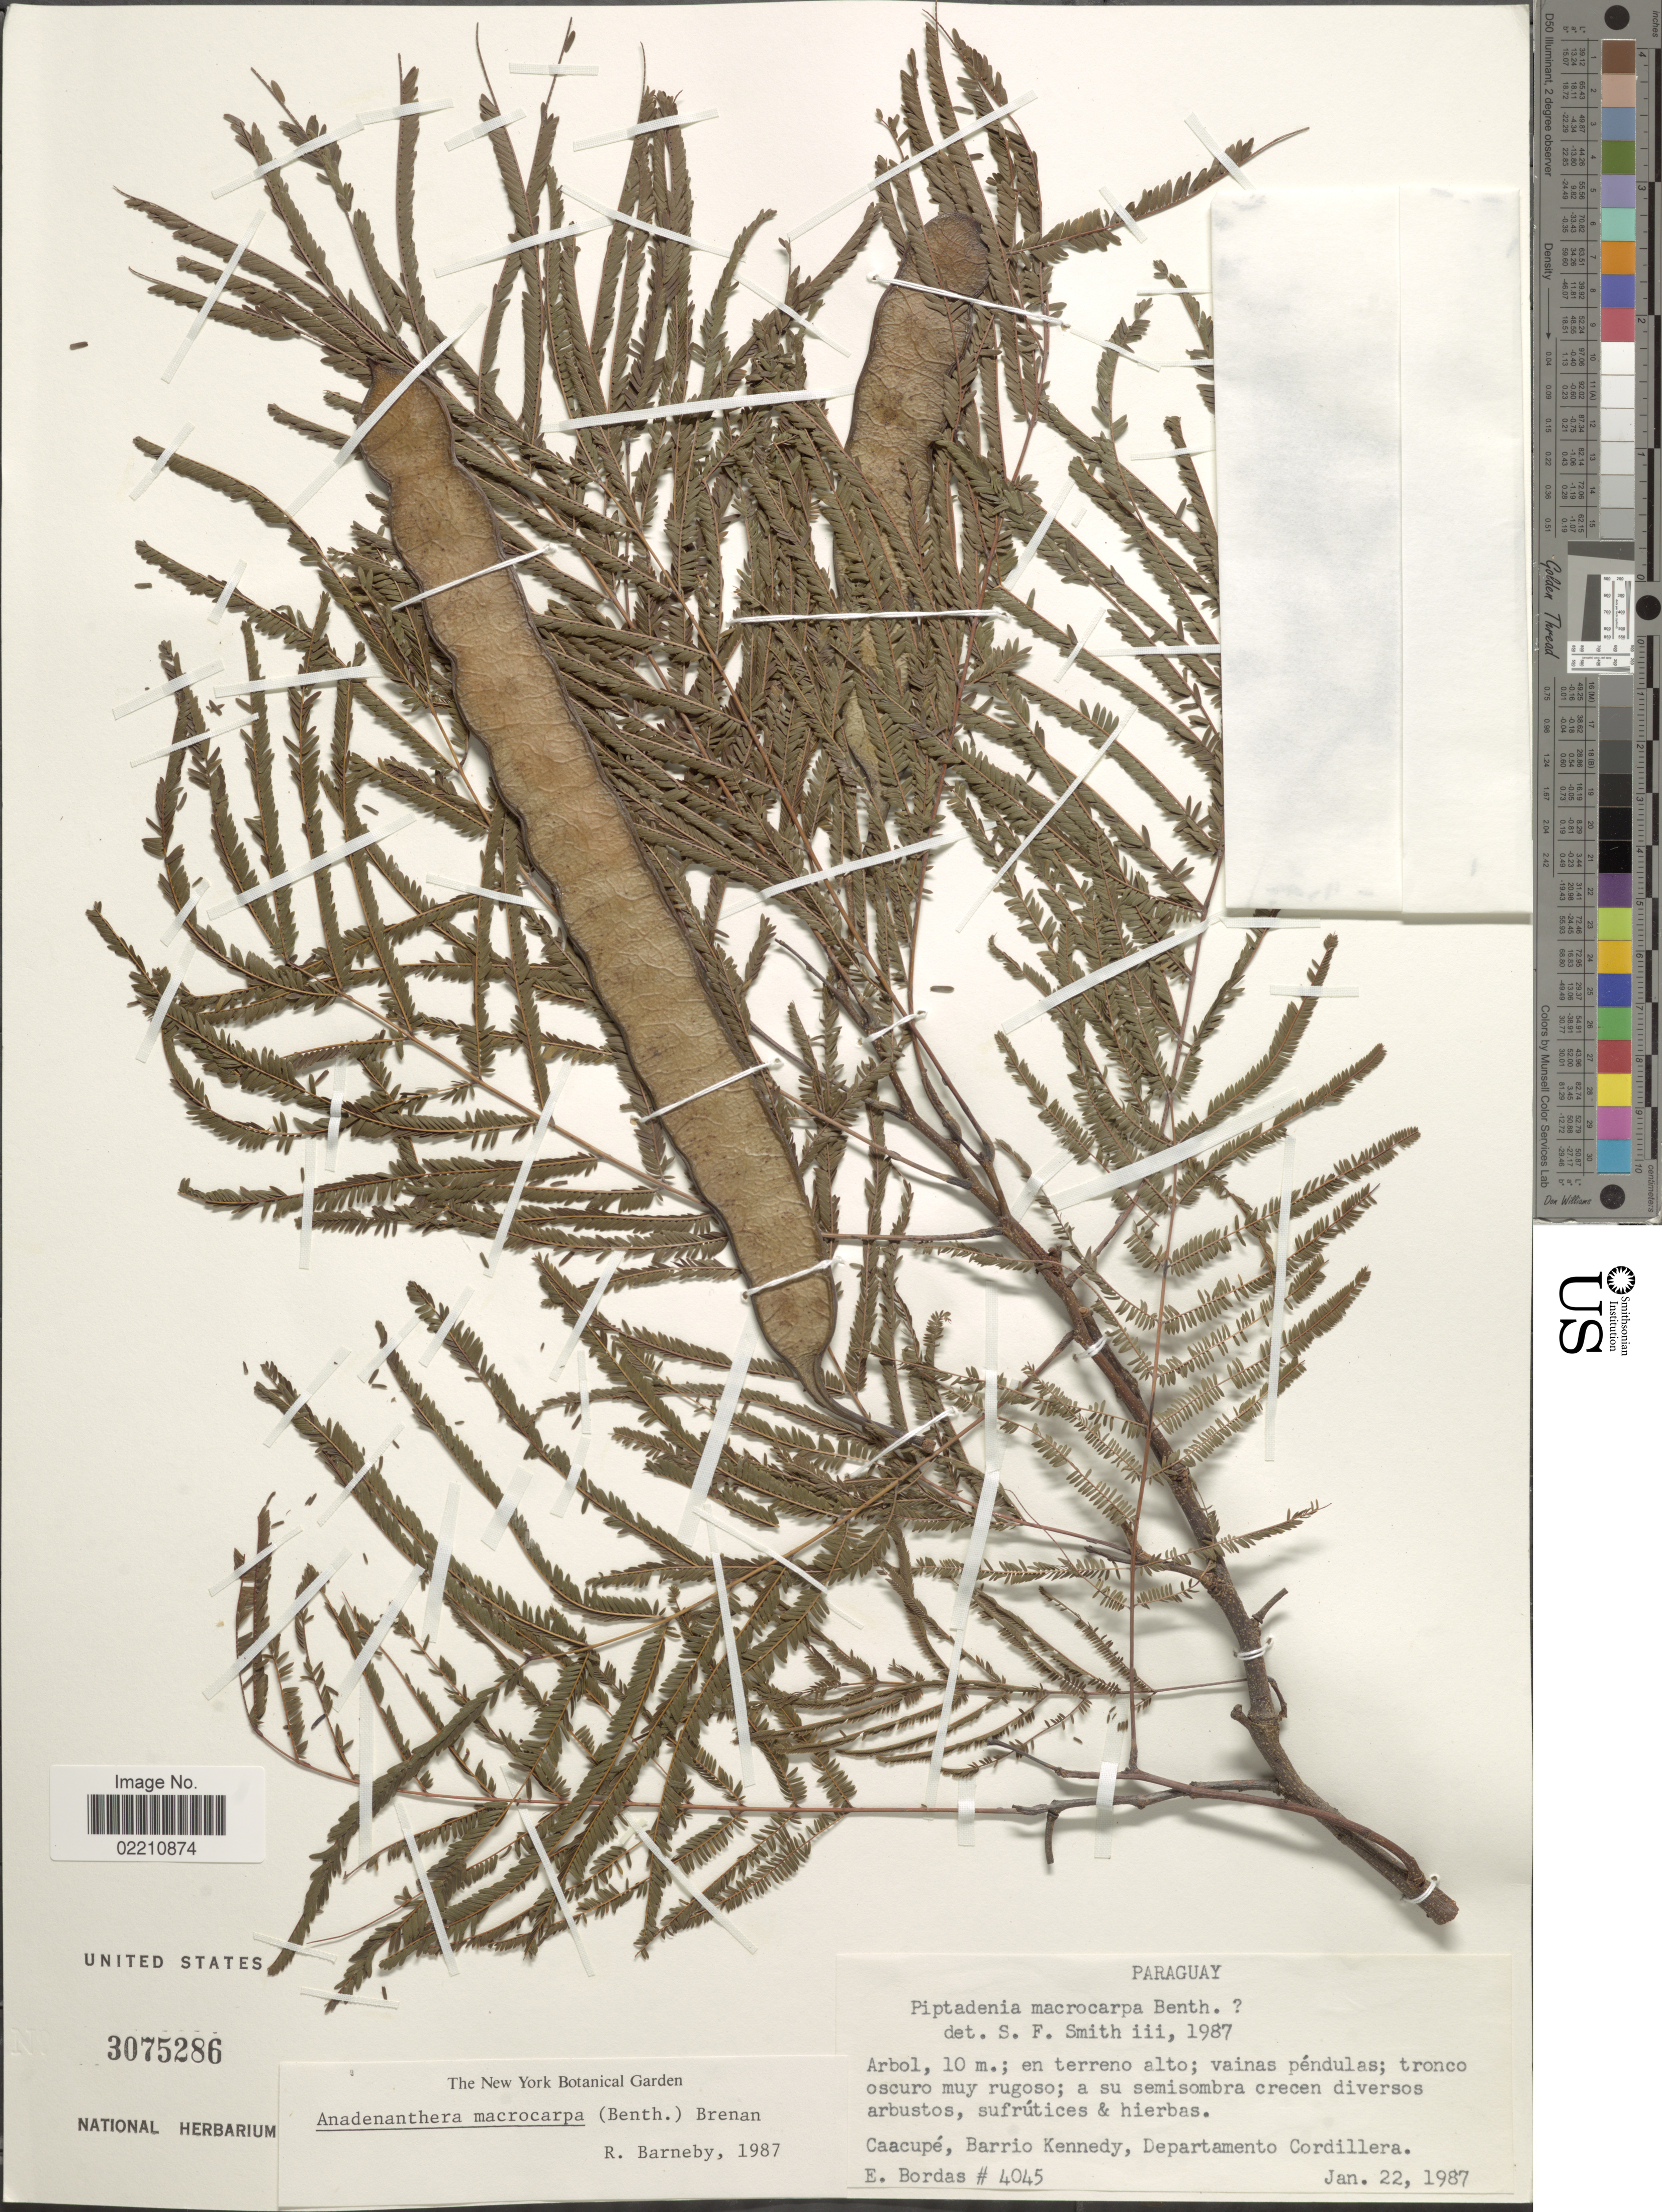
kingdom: Plantae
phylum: Tracheophyta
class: Magnoliopsida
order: Fabales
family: Fabaceae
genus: Anadenanthera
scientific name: Anadenanthera macrocarpa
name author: (Benth.) Brenan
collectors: E. Bordas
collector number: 4045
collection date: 1987-01-22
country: Paraguay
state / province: Cordillera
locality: En terreno alto, Caacupém Barrio Kennedy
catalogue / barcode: US 3075286